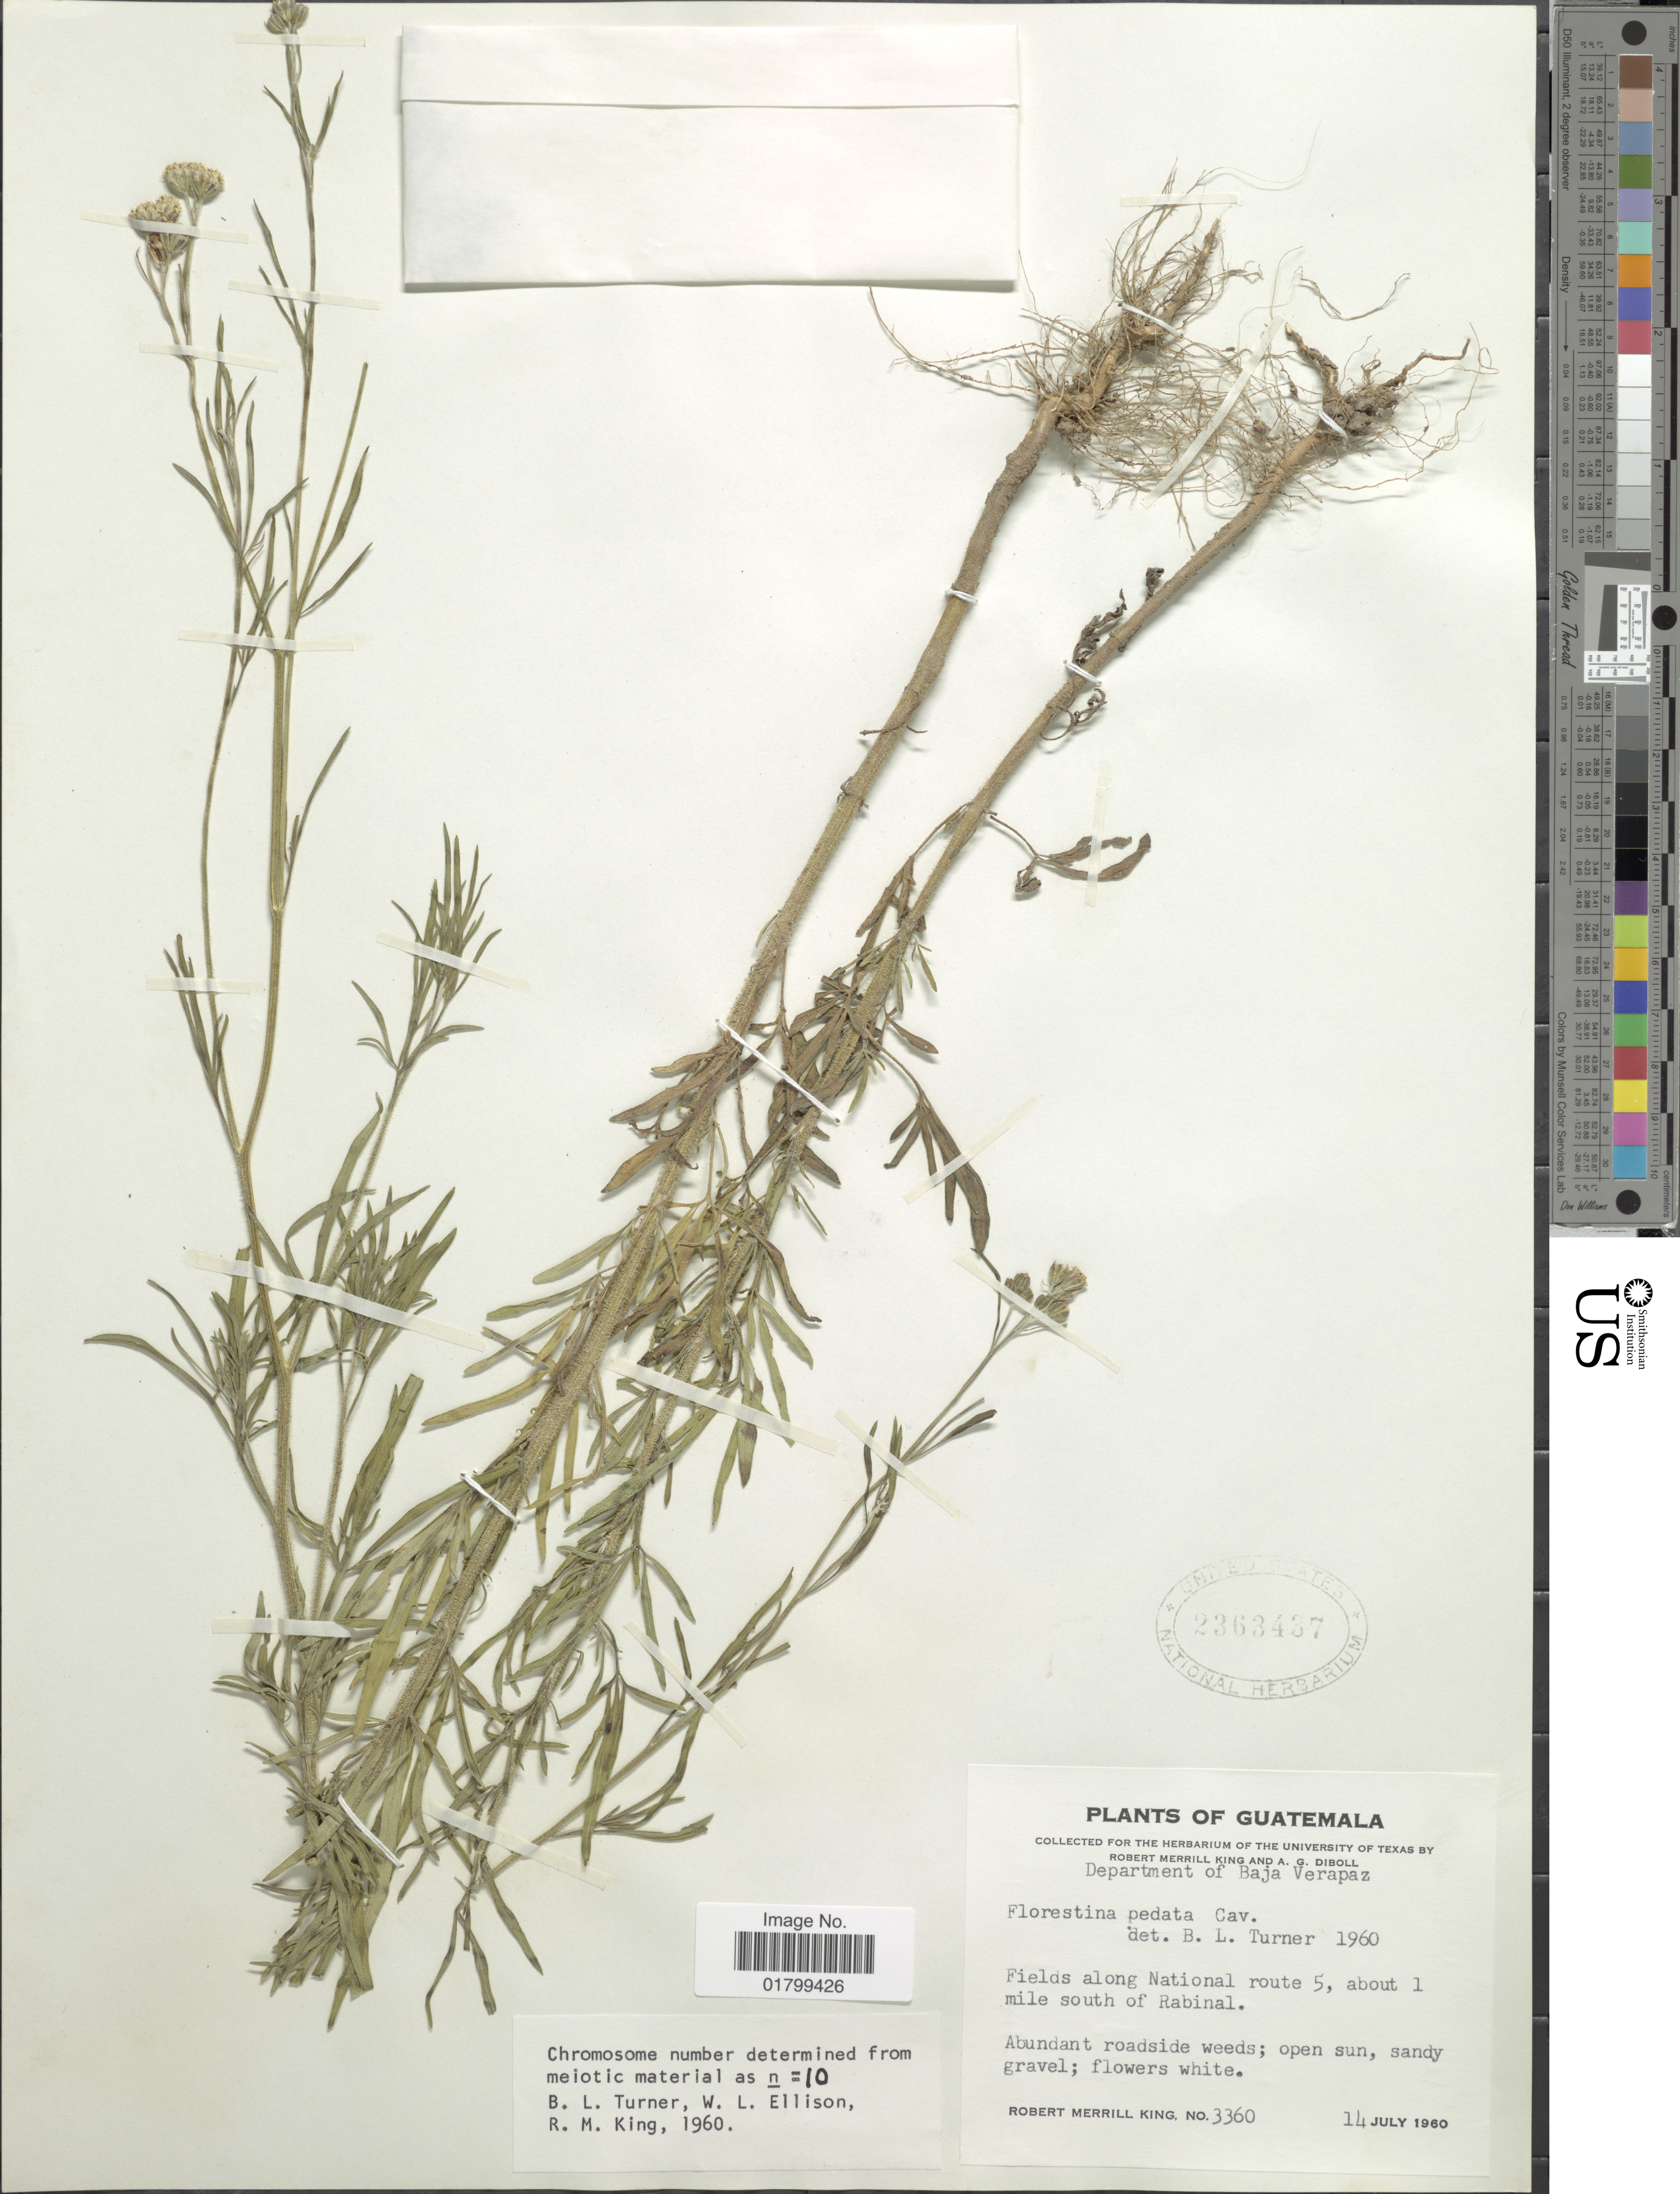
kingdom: Plantae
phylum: Tracheophyta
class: Magnoliopsida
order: Asterales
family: Asteraceae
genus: Florestina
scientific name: Florestina pedata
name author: (Cav.) Cass.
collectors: R. M. King & A. Diboll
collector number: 3360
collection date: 1960-07-14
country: Guatemala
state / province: Baja Verapaz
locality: Fields along National route 5, about 1 mile south of Rabinal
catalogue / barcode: US 2363437